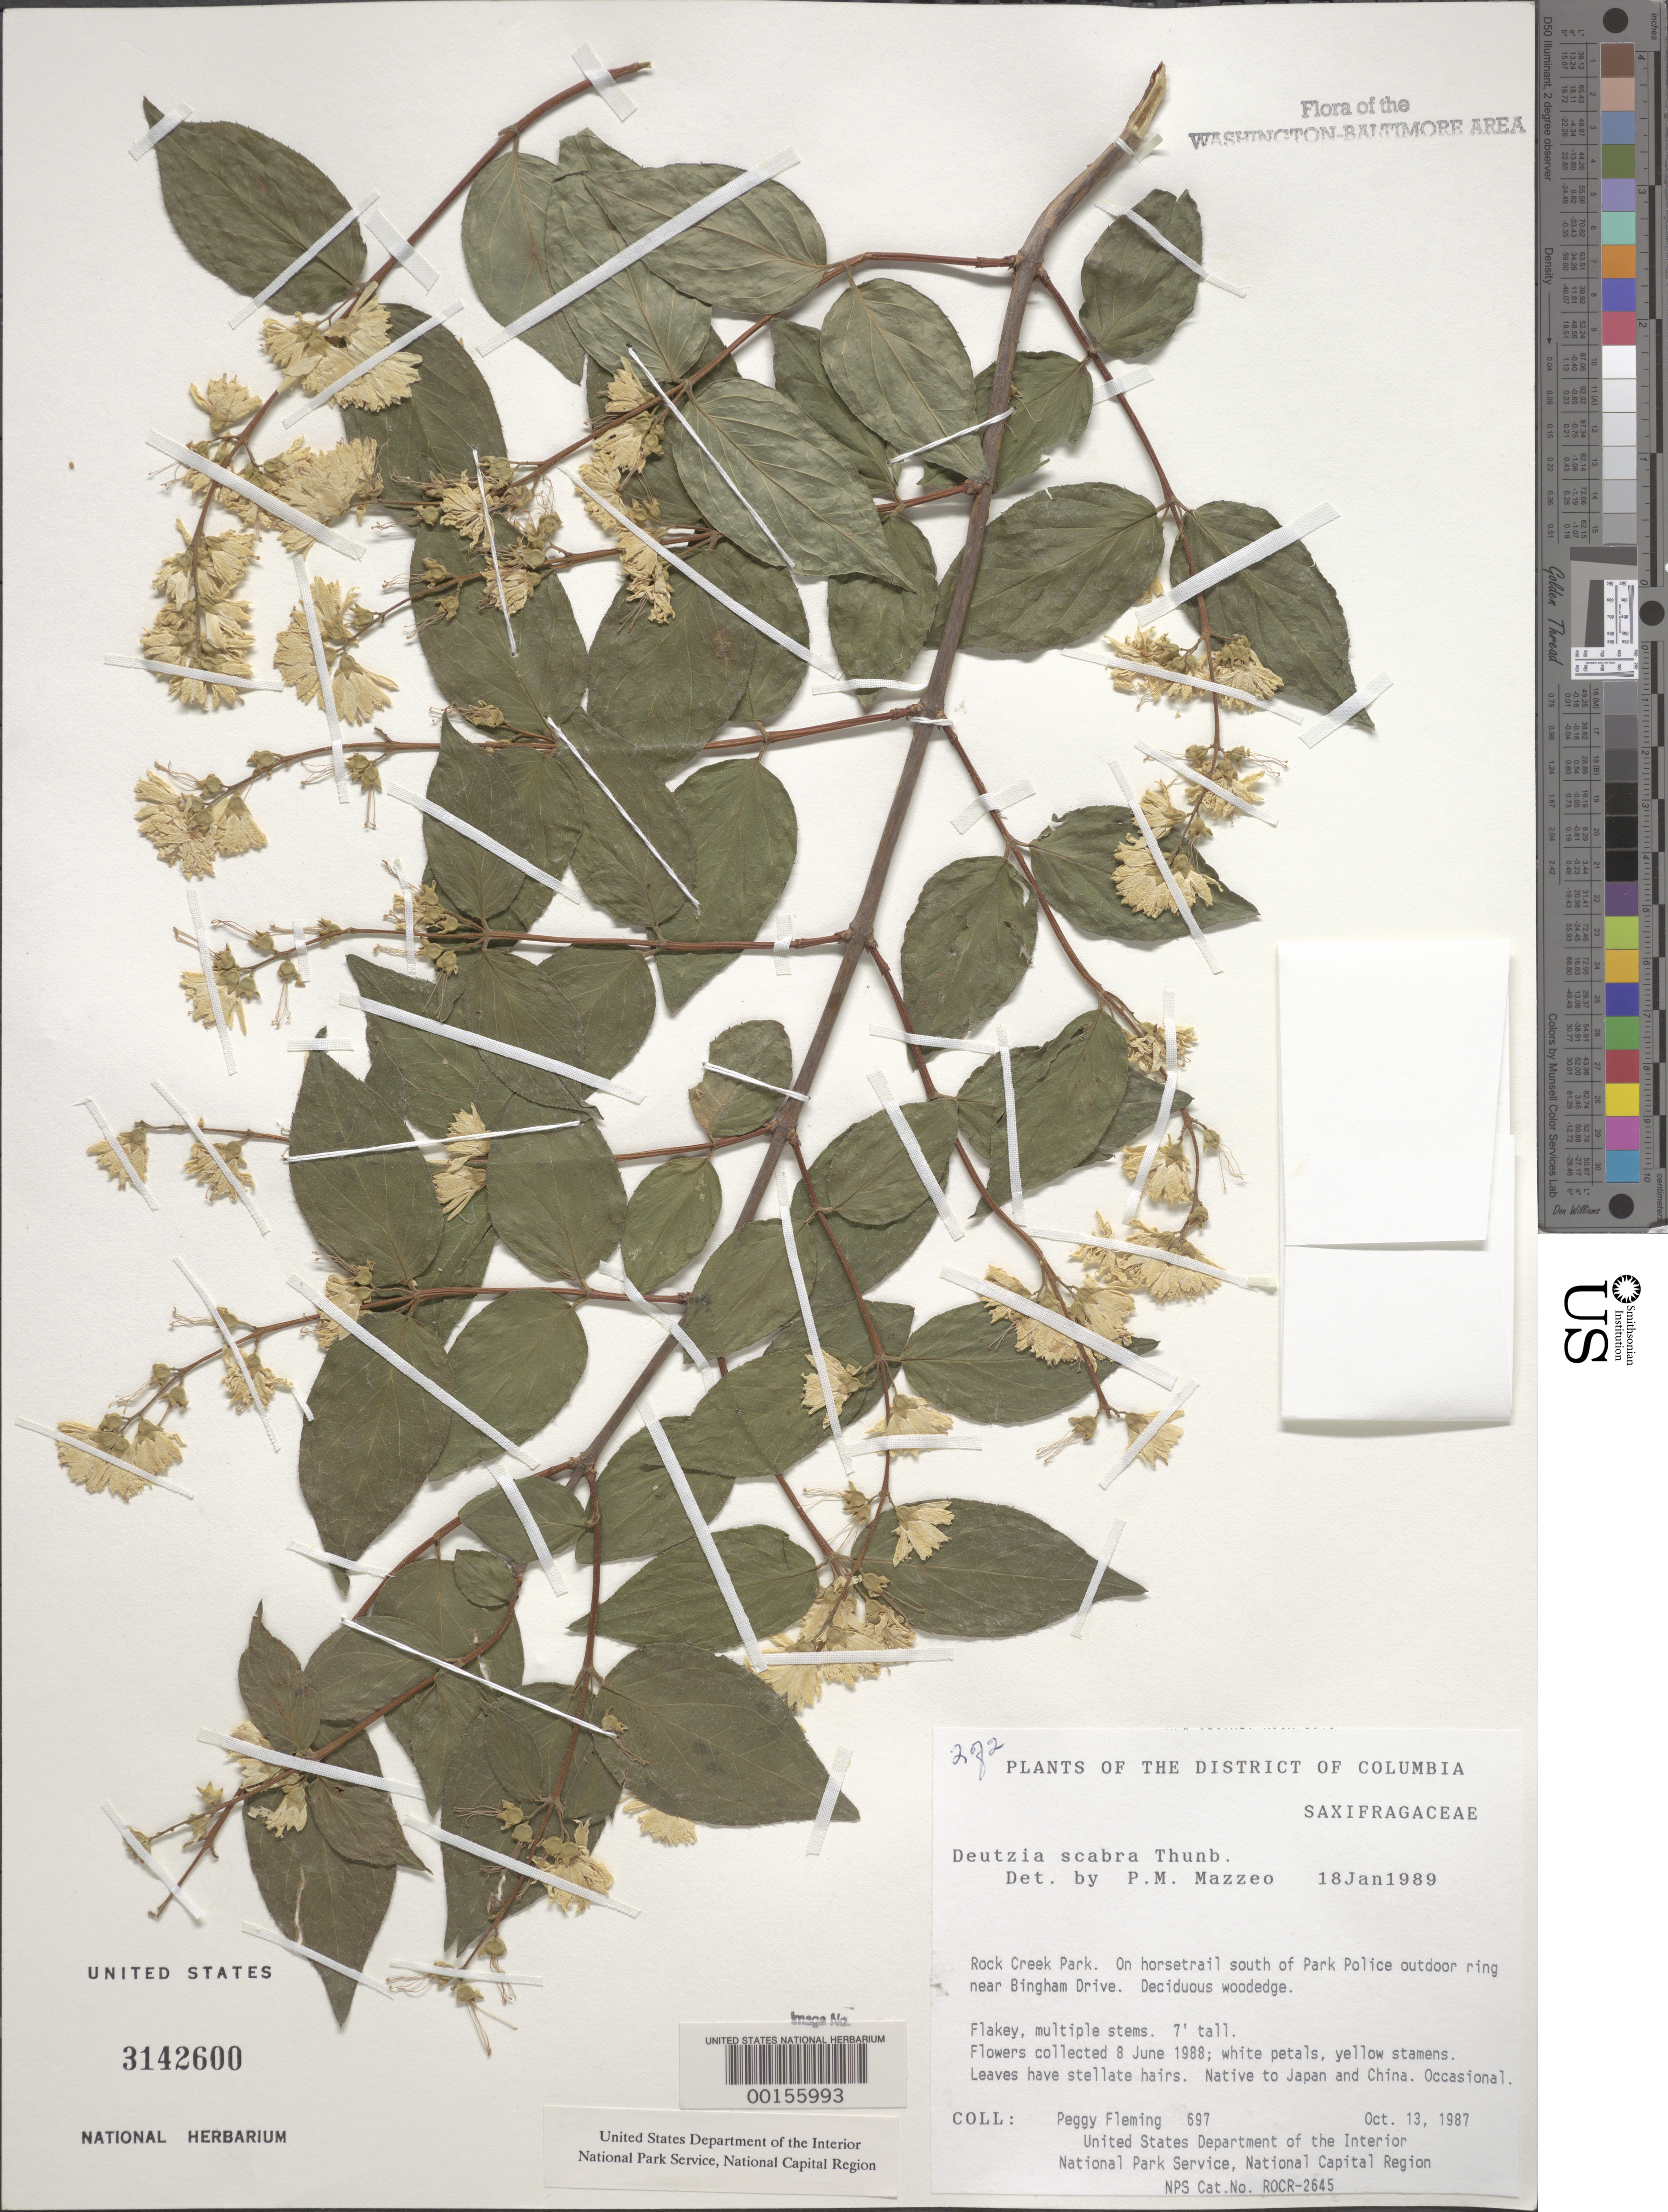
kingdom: Plantae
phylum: Tracheophyta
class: Magnoliopsida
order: Cornales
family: Hydrangeaceae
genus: Deutzia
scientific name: Deutzia scabra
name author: Thunb.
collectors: P. Fleming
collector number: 697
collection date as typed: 13 Oct 1987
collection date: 1987-10-13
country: United States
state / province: District of Columbia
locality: Rock Creek Park, S of Park Police Outdoor Ring near Bingham Drive Rock Creek Park and Vicinity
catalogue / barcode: US 3142600